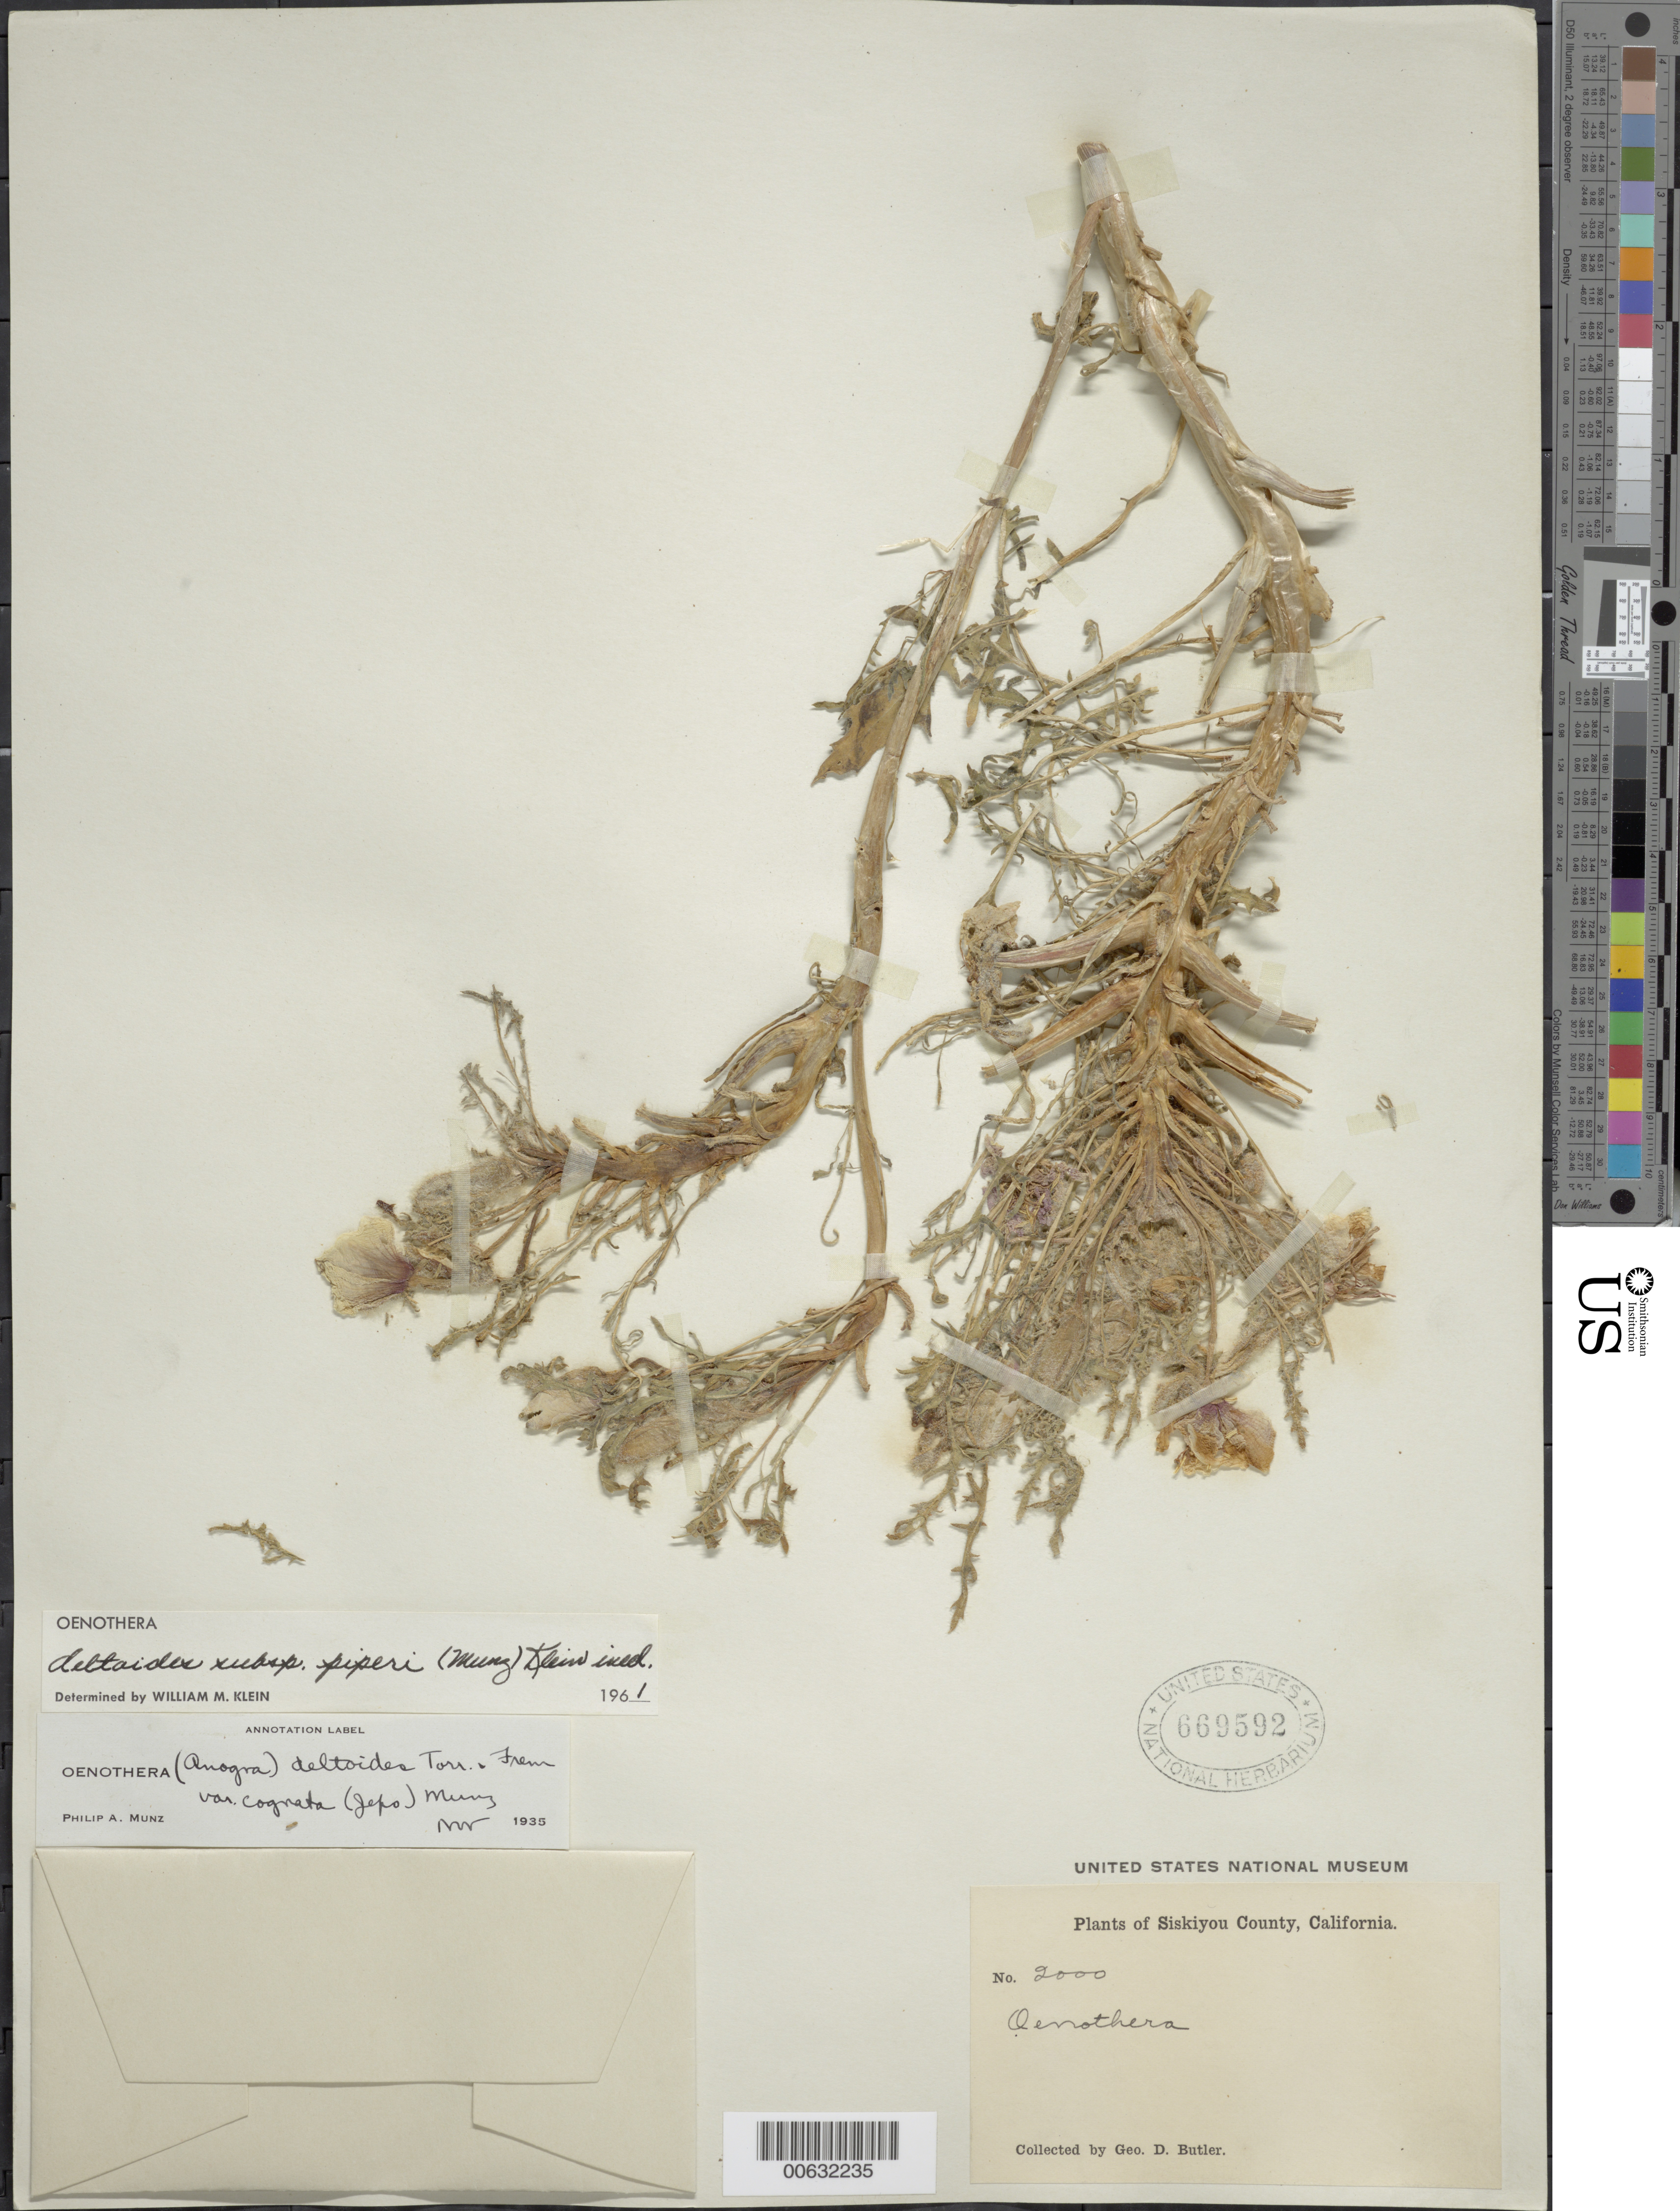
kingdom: Plantae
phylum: Tracheophyta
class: Magnoliopsida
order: Myrtales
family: Onagraceae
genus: Oenothera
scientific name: Oenothera deltoides subsp. piperi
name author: (Munz) W.M. Klein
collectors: G. D. Butler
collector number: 2000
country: United States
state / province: California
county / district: Siskiyou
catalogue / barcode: US 669592